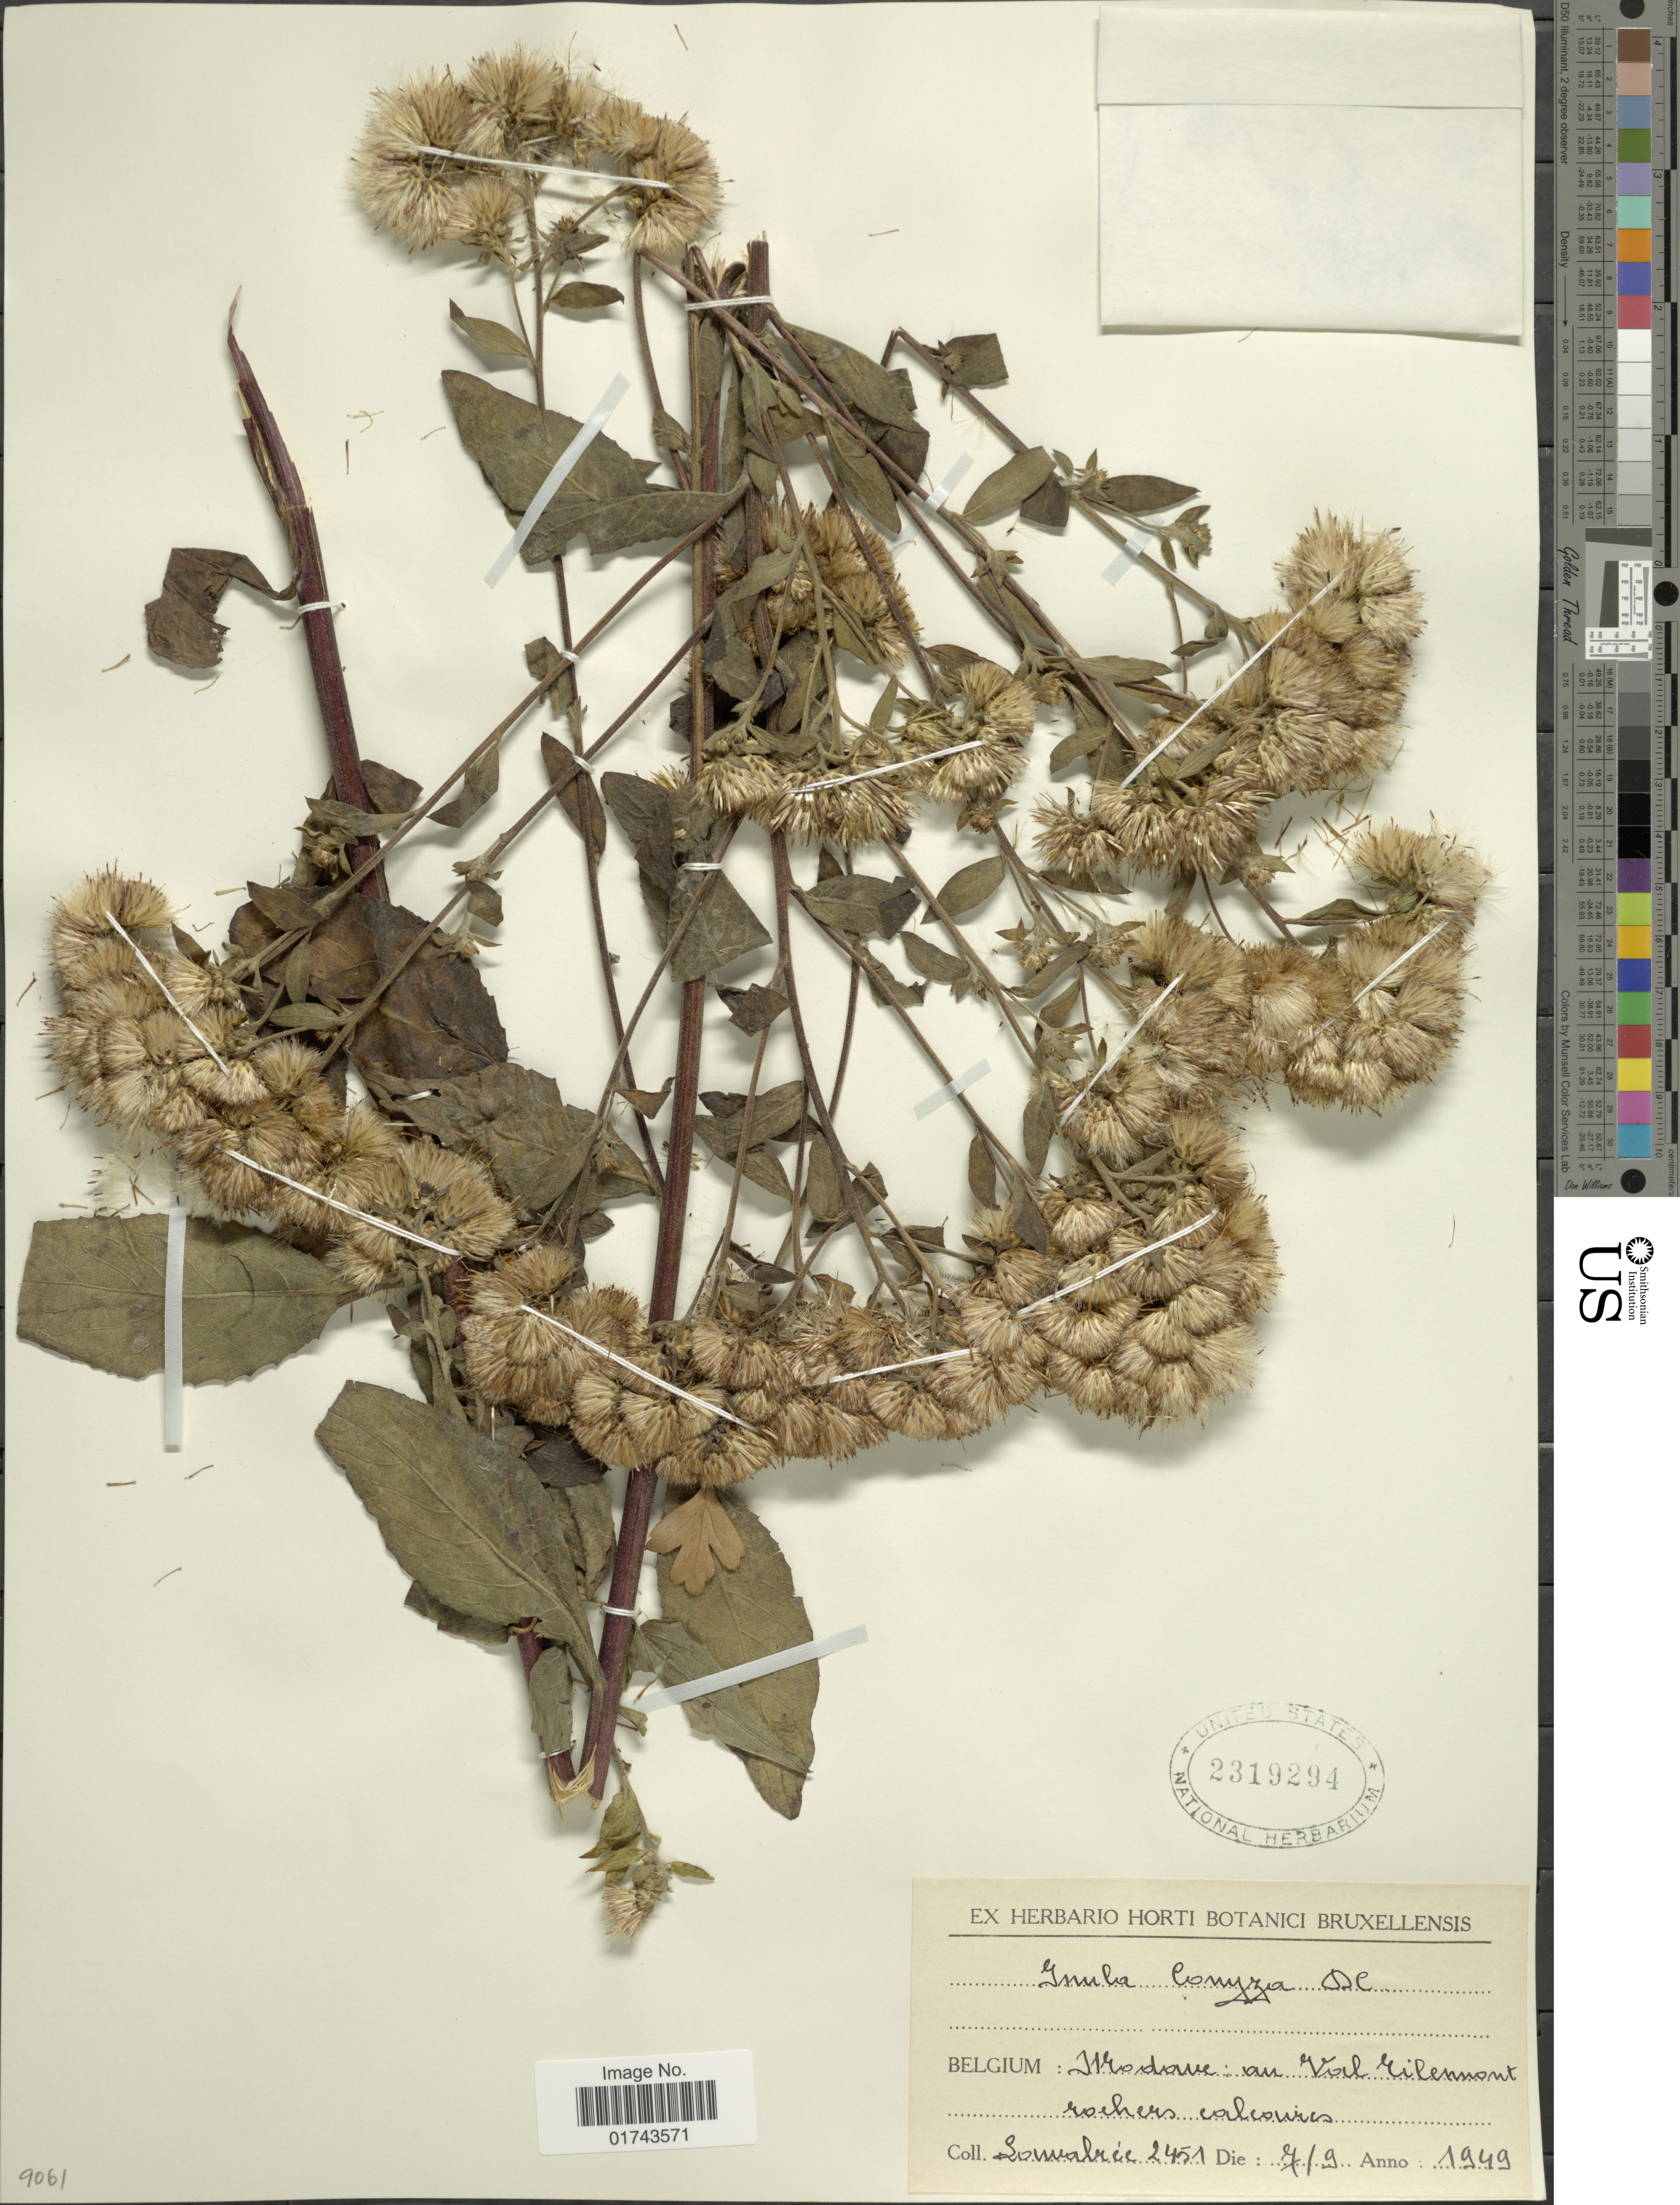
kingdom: Plantae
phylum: Tracheophyta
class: Magnoliopsida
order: Asterales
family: Asteraceae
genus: Inula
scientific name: Inula conyzae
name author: (Griess.) DC.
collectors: Somabree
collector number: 2451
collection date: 1949-09-07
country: Belgium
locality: Mrodowe: om Voil rilemont rochers colcoures [interpreted]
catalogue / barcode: US 2319294